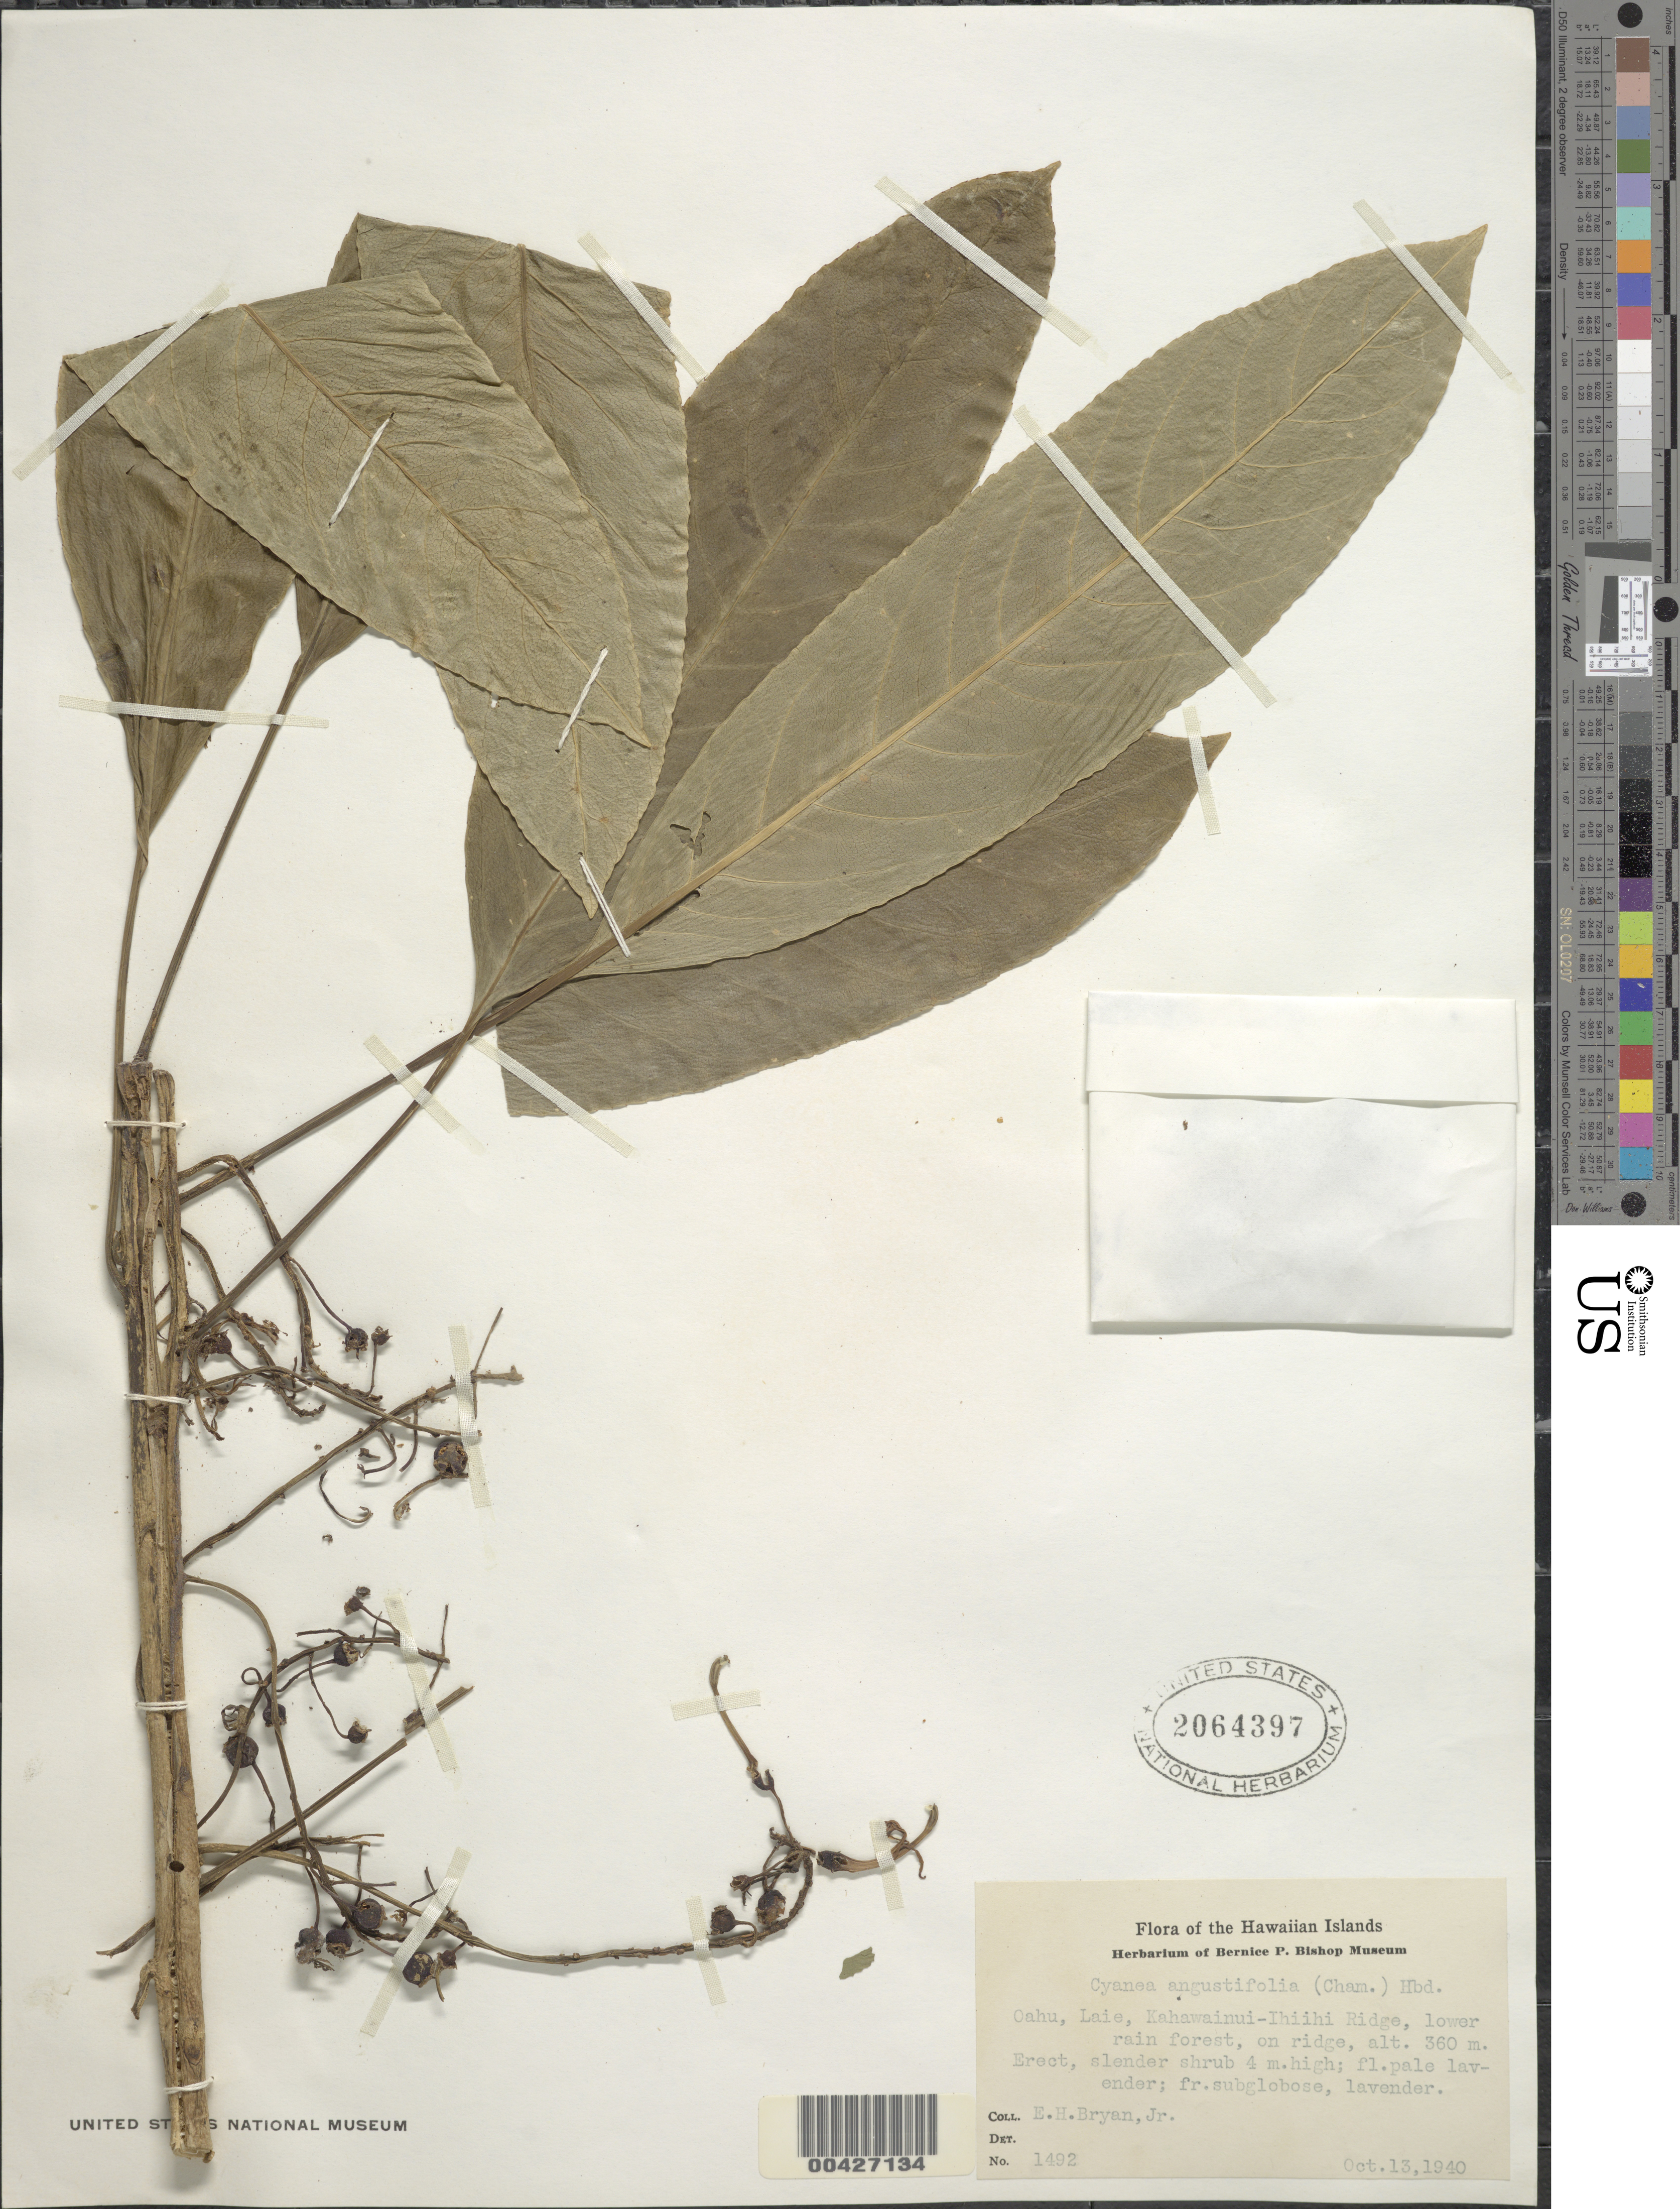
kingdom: Plantae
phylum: Tracheophyta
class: Magnoliopsida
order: Asterales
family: Campanulaceae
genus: Cyanea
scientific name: Cyanea angustifolia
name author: (Cham.) Hillebr.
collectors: E. Bryan Jr.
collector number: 1492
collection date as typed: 13 Oct 1940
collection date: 1940-10-13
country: United States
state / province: Hawaii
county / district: Honolulu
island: Oahu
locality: Laie, Kahawainui-Ihiihi Ridge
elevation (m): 360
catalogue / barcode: US 2064397